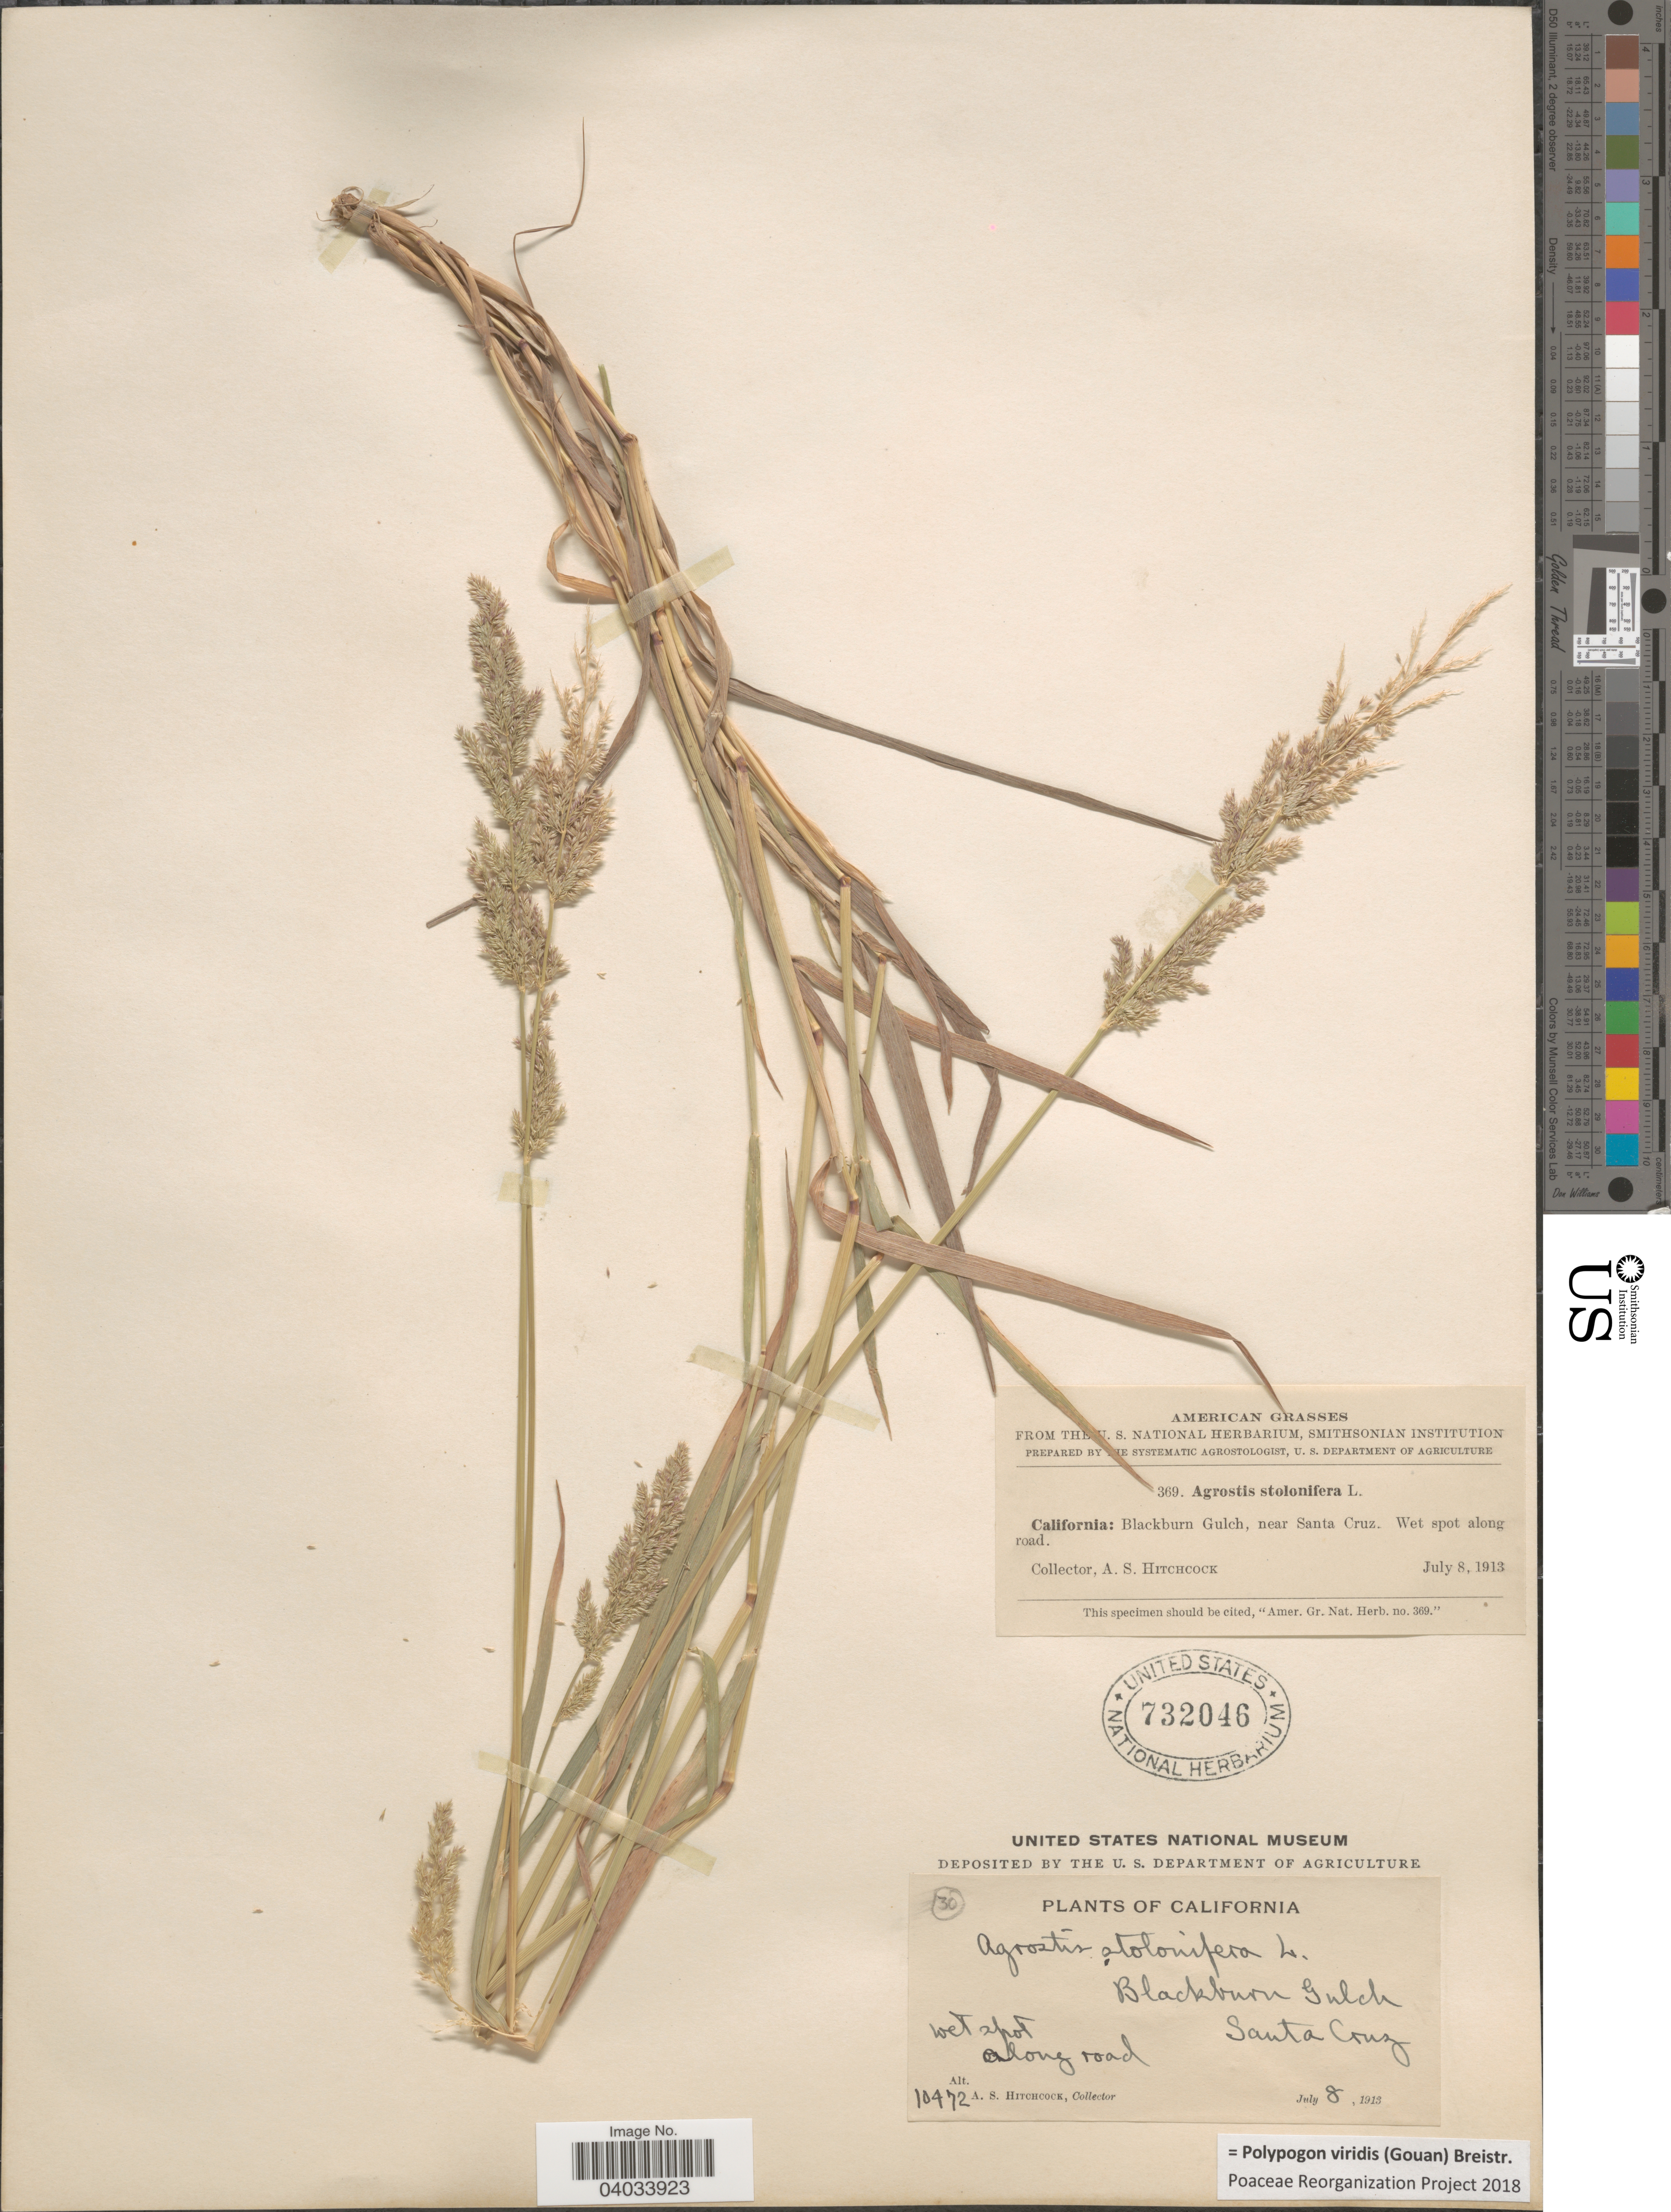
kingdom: Plantae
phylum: Tracheophyta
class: Liliopsida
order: Poales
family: Poaceae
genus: Polypogon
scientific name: Polypogon viridis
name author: (Gouan) Breistroffer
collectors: A. S. Hitchcock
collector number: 10472/369 ?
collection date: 1913-07-08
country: United States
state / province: California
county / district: Santa Cruz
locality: American. Blackburn Gulch, near Santa Cruz.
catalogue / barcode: US 732046